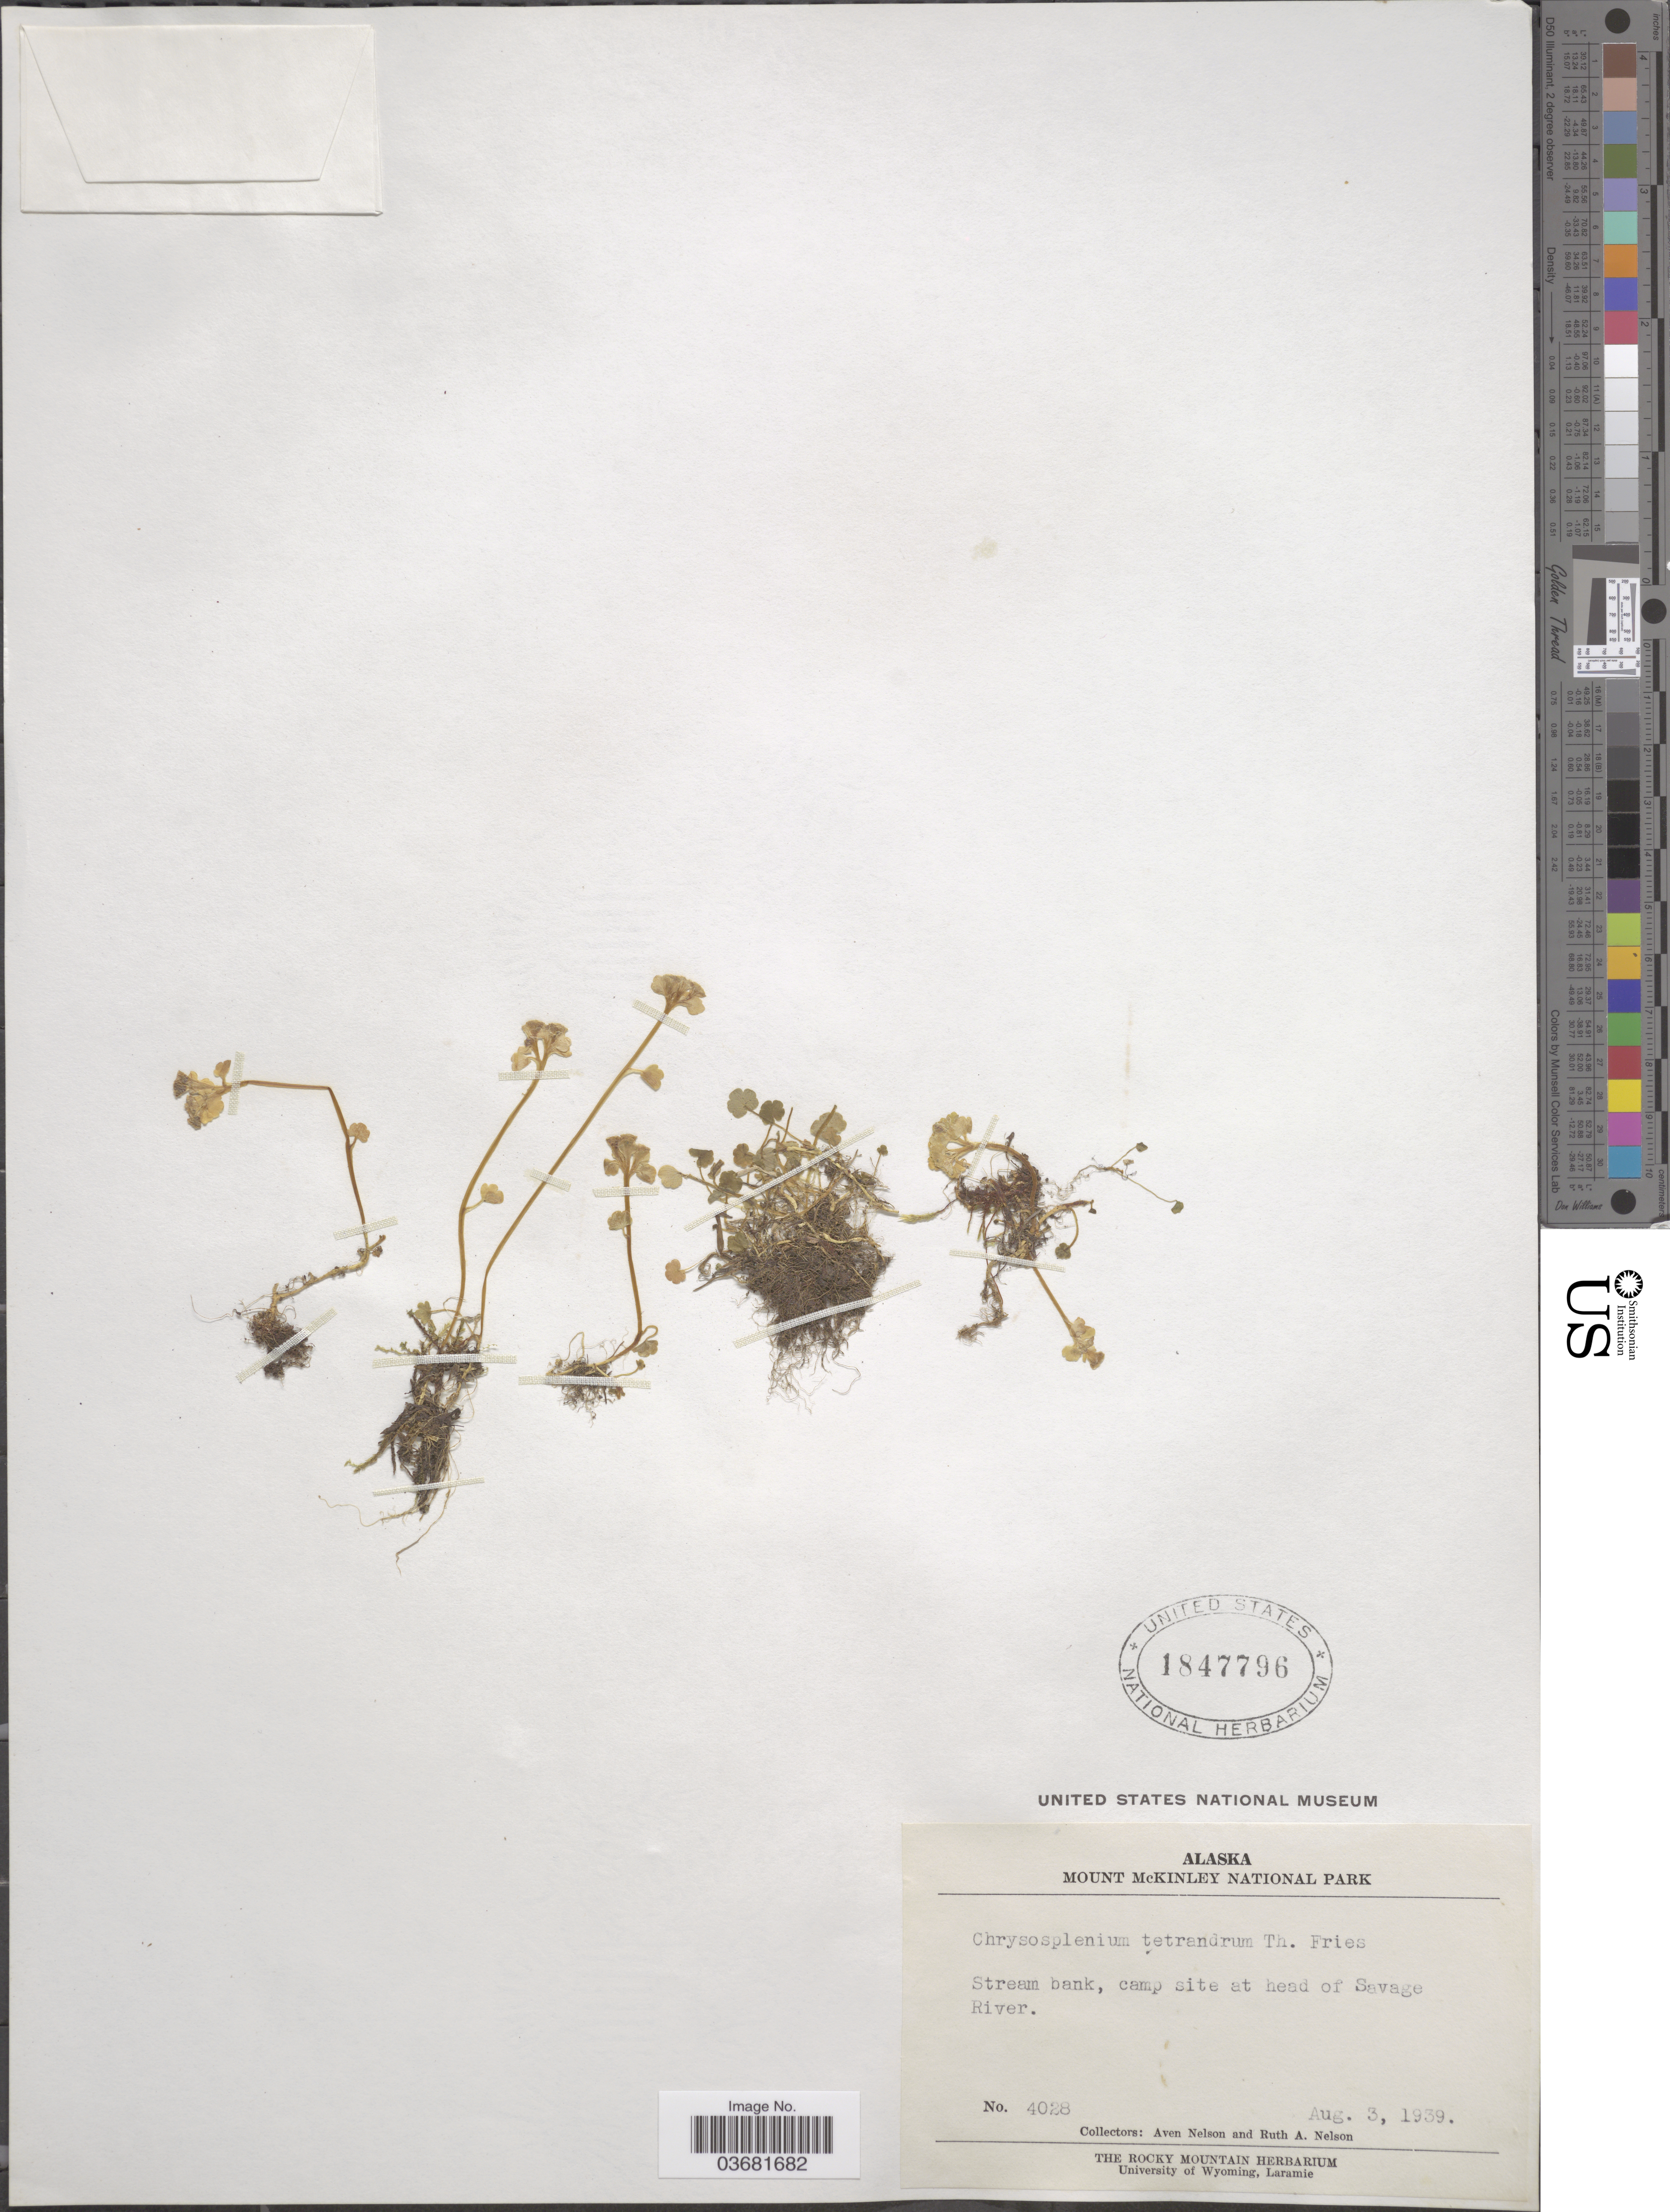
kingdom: Plantae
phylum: Tracheophyta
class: Magnoliopsida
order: Saxifragales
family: Saxifragaceae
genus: Chrysosplenium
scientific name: Chrysosplenium tetrandrum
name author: (N. Lund) Th. Fr.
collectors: A. Nelson & R. A. Nelson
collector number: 4028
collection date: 1939-08-03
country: United States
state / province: Alaska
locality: Mount McKinley National Park. Stream bank, camp site at head of Savage River.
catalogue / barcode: US 1847796